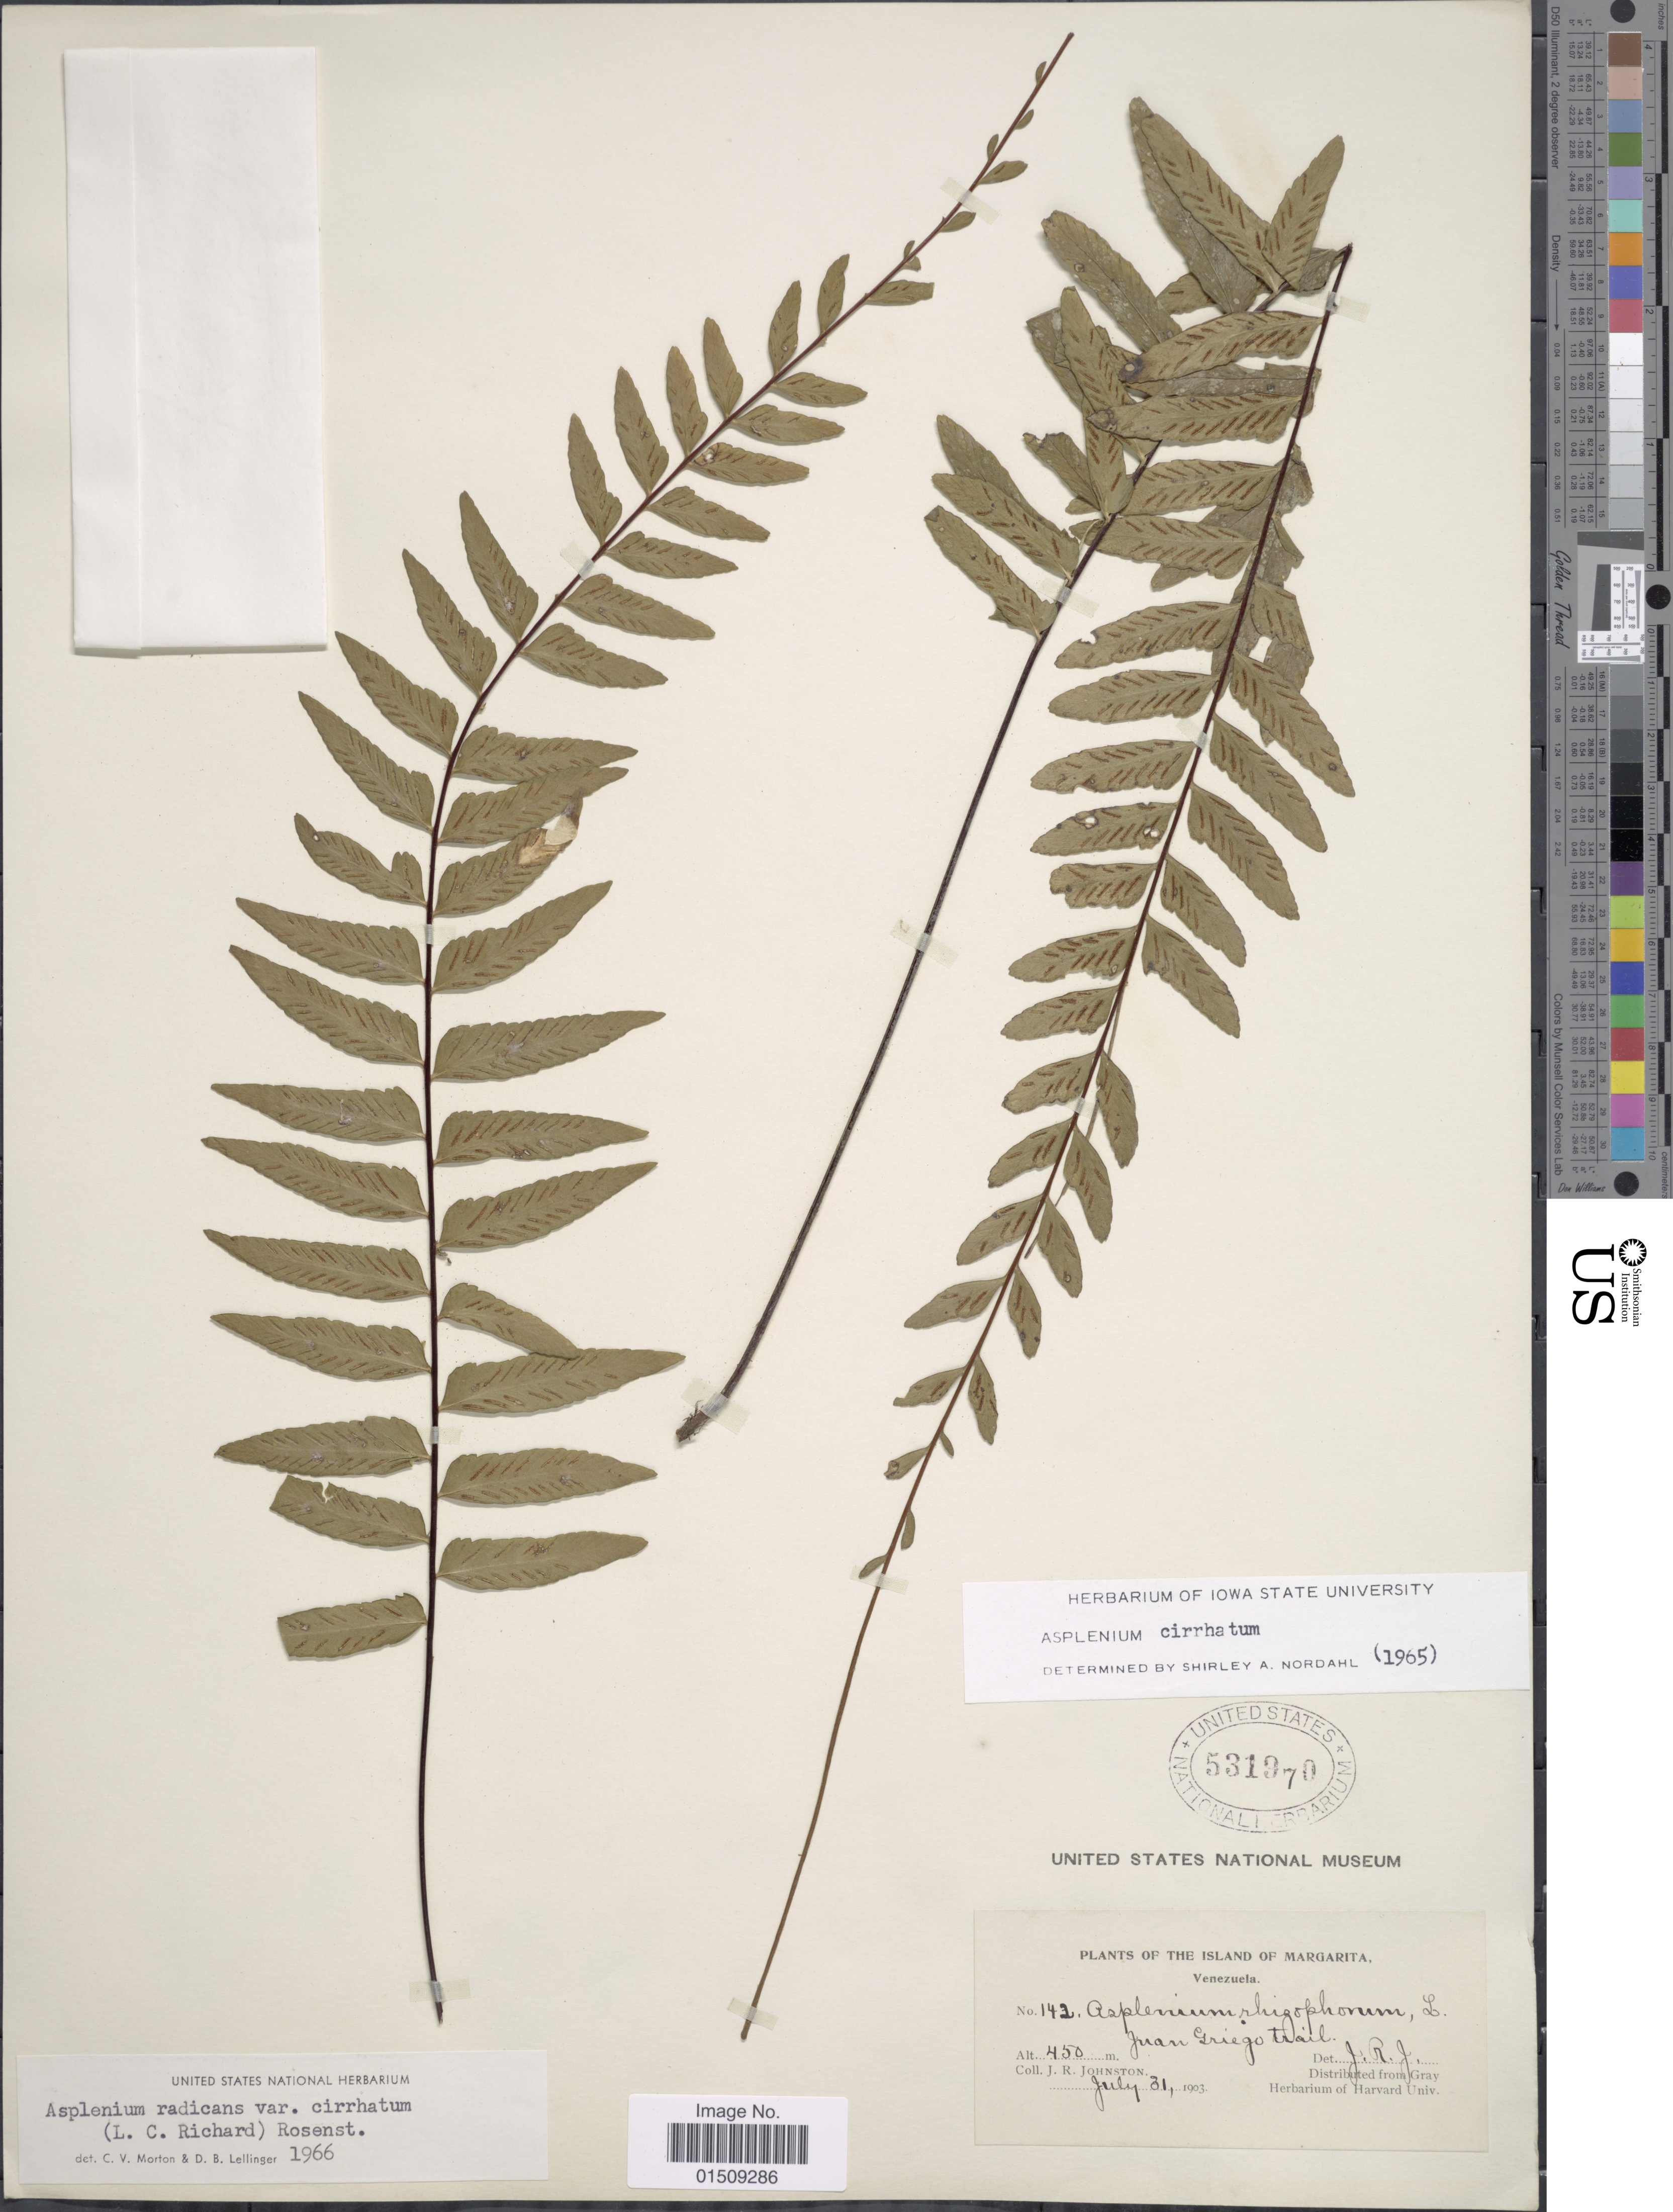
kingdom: Plantae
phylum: Tracheophyta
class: Polypodiopsida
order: Polypodiales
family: Aspleniaceae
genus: Asplenium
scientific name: Asplenium radicans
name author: L.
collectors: J. Johnston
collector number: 142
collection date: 1903-07-31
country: Venezuela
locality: Juan Griego trail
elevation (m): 450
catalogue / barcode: US 531970